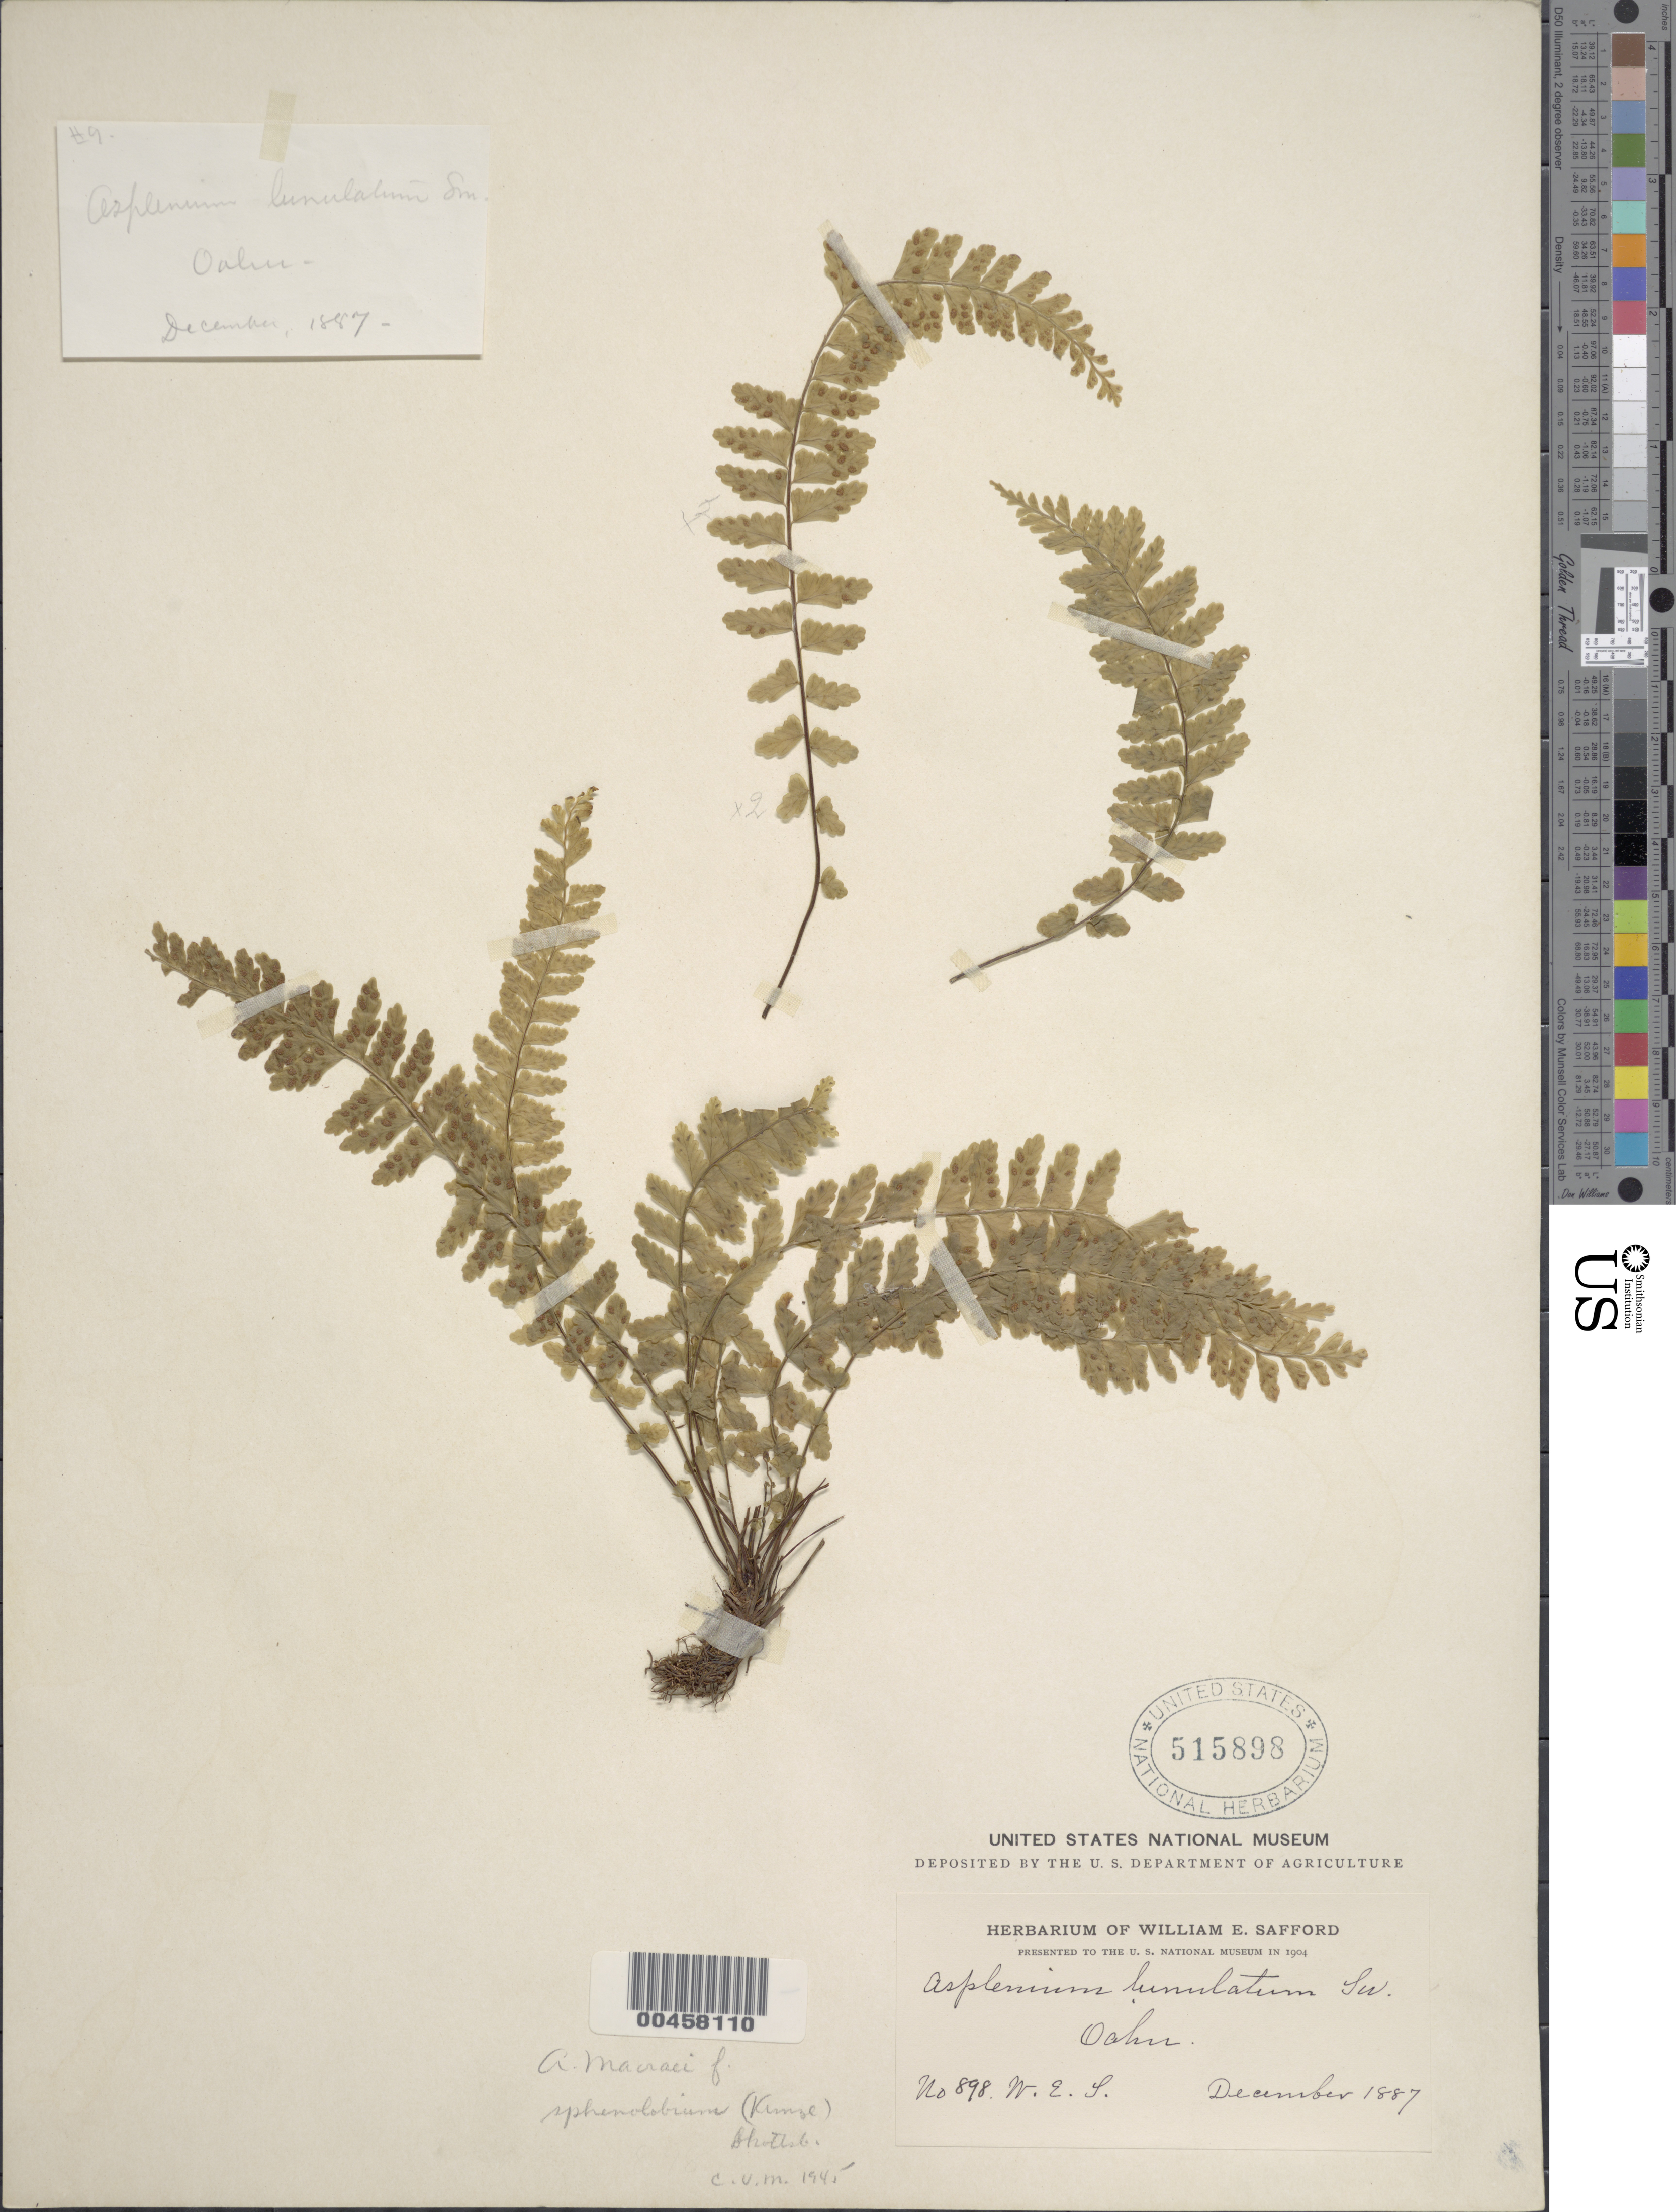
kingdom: Plantae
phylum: Tracheophyta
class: Polypodiopsida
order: Polypodiales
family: Aspleniaceae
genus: Asplenium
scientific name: Asplenium macraei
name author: Hook. & Grev.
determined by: Wagner, W. L., (BOT), Smithsonian Institution - National Museum of Natural History (UNITED STATES)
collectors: W. E. Safford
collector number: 898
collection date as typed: Dec 1887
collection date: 1887-12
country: United States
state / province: Hawaii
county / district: Honolulu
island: Oahu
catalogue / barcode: US 515898